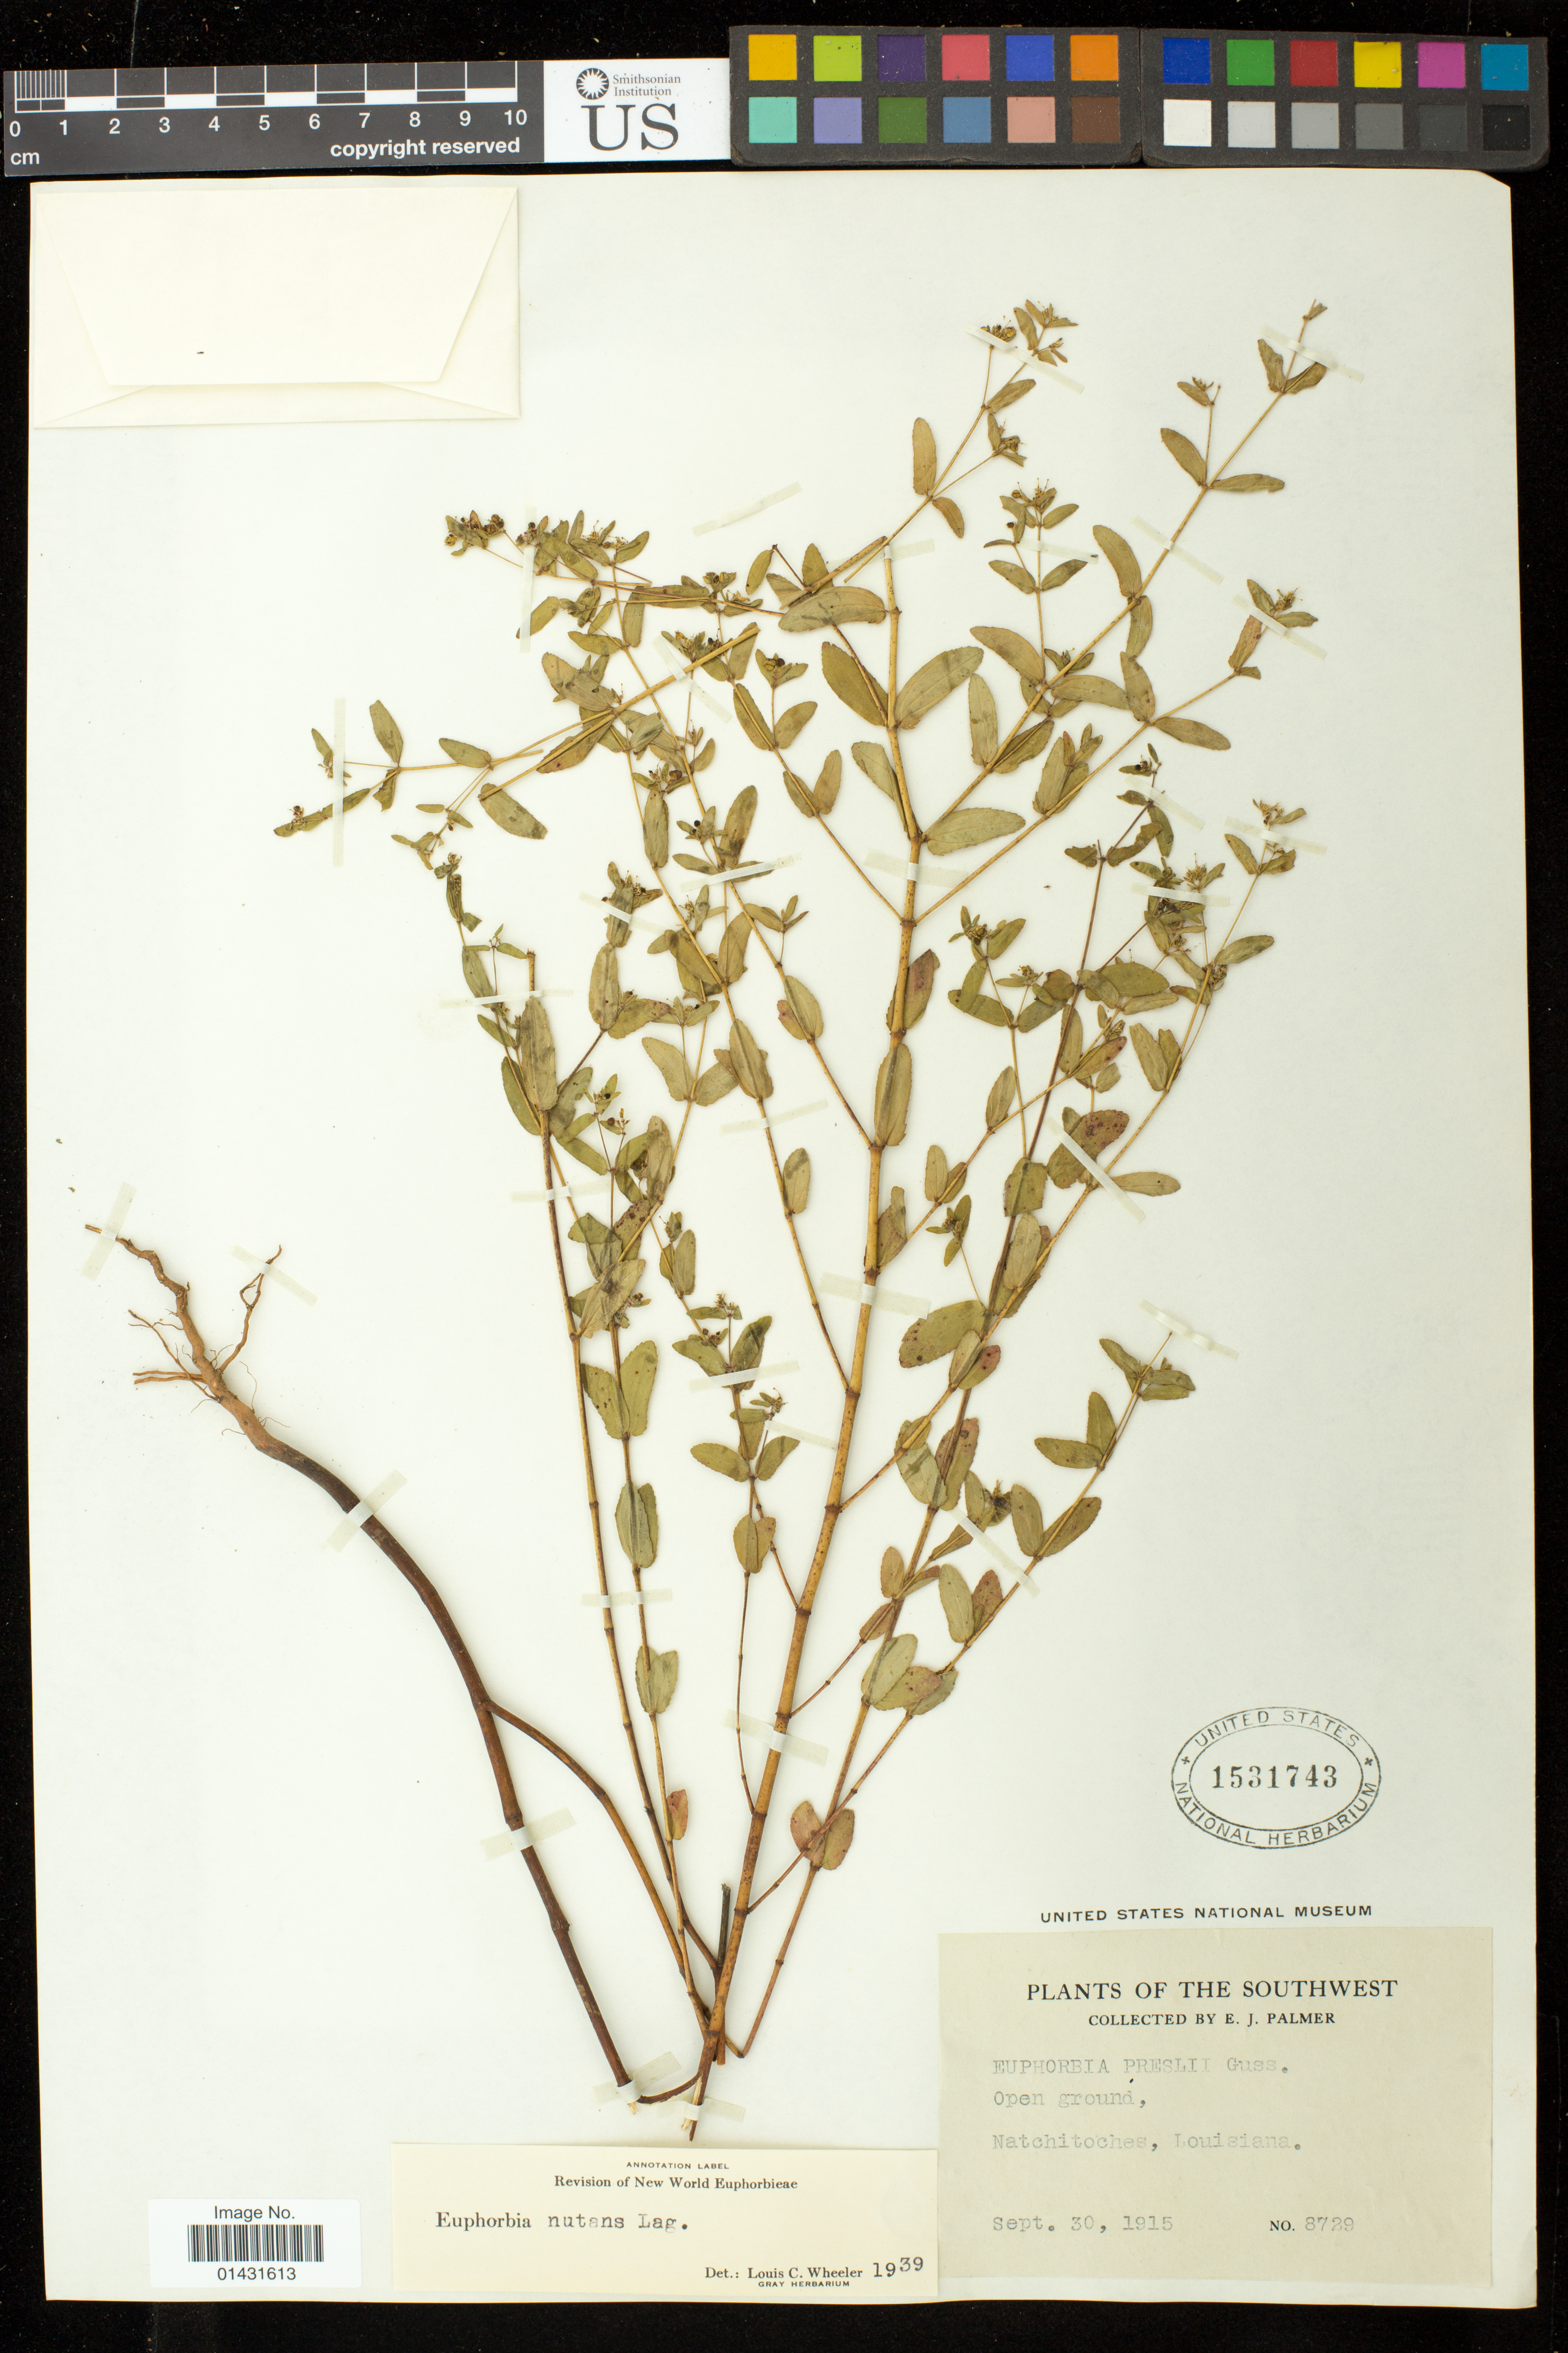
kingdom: Plantae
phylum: Tracheophyta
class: Magnoliopsida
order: Malpighiales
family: Euphorbiaceae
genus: Euphorbia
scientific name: Euphorbia hypericifolia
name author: L.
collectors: E. J. Palmer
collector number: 8729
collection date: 1915-09-30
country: United States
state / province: Louisiana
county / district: Natchitoches Parish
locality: Natchitoches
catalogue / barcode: US 1531743